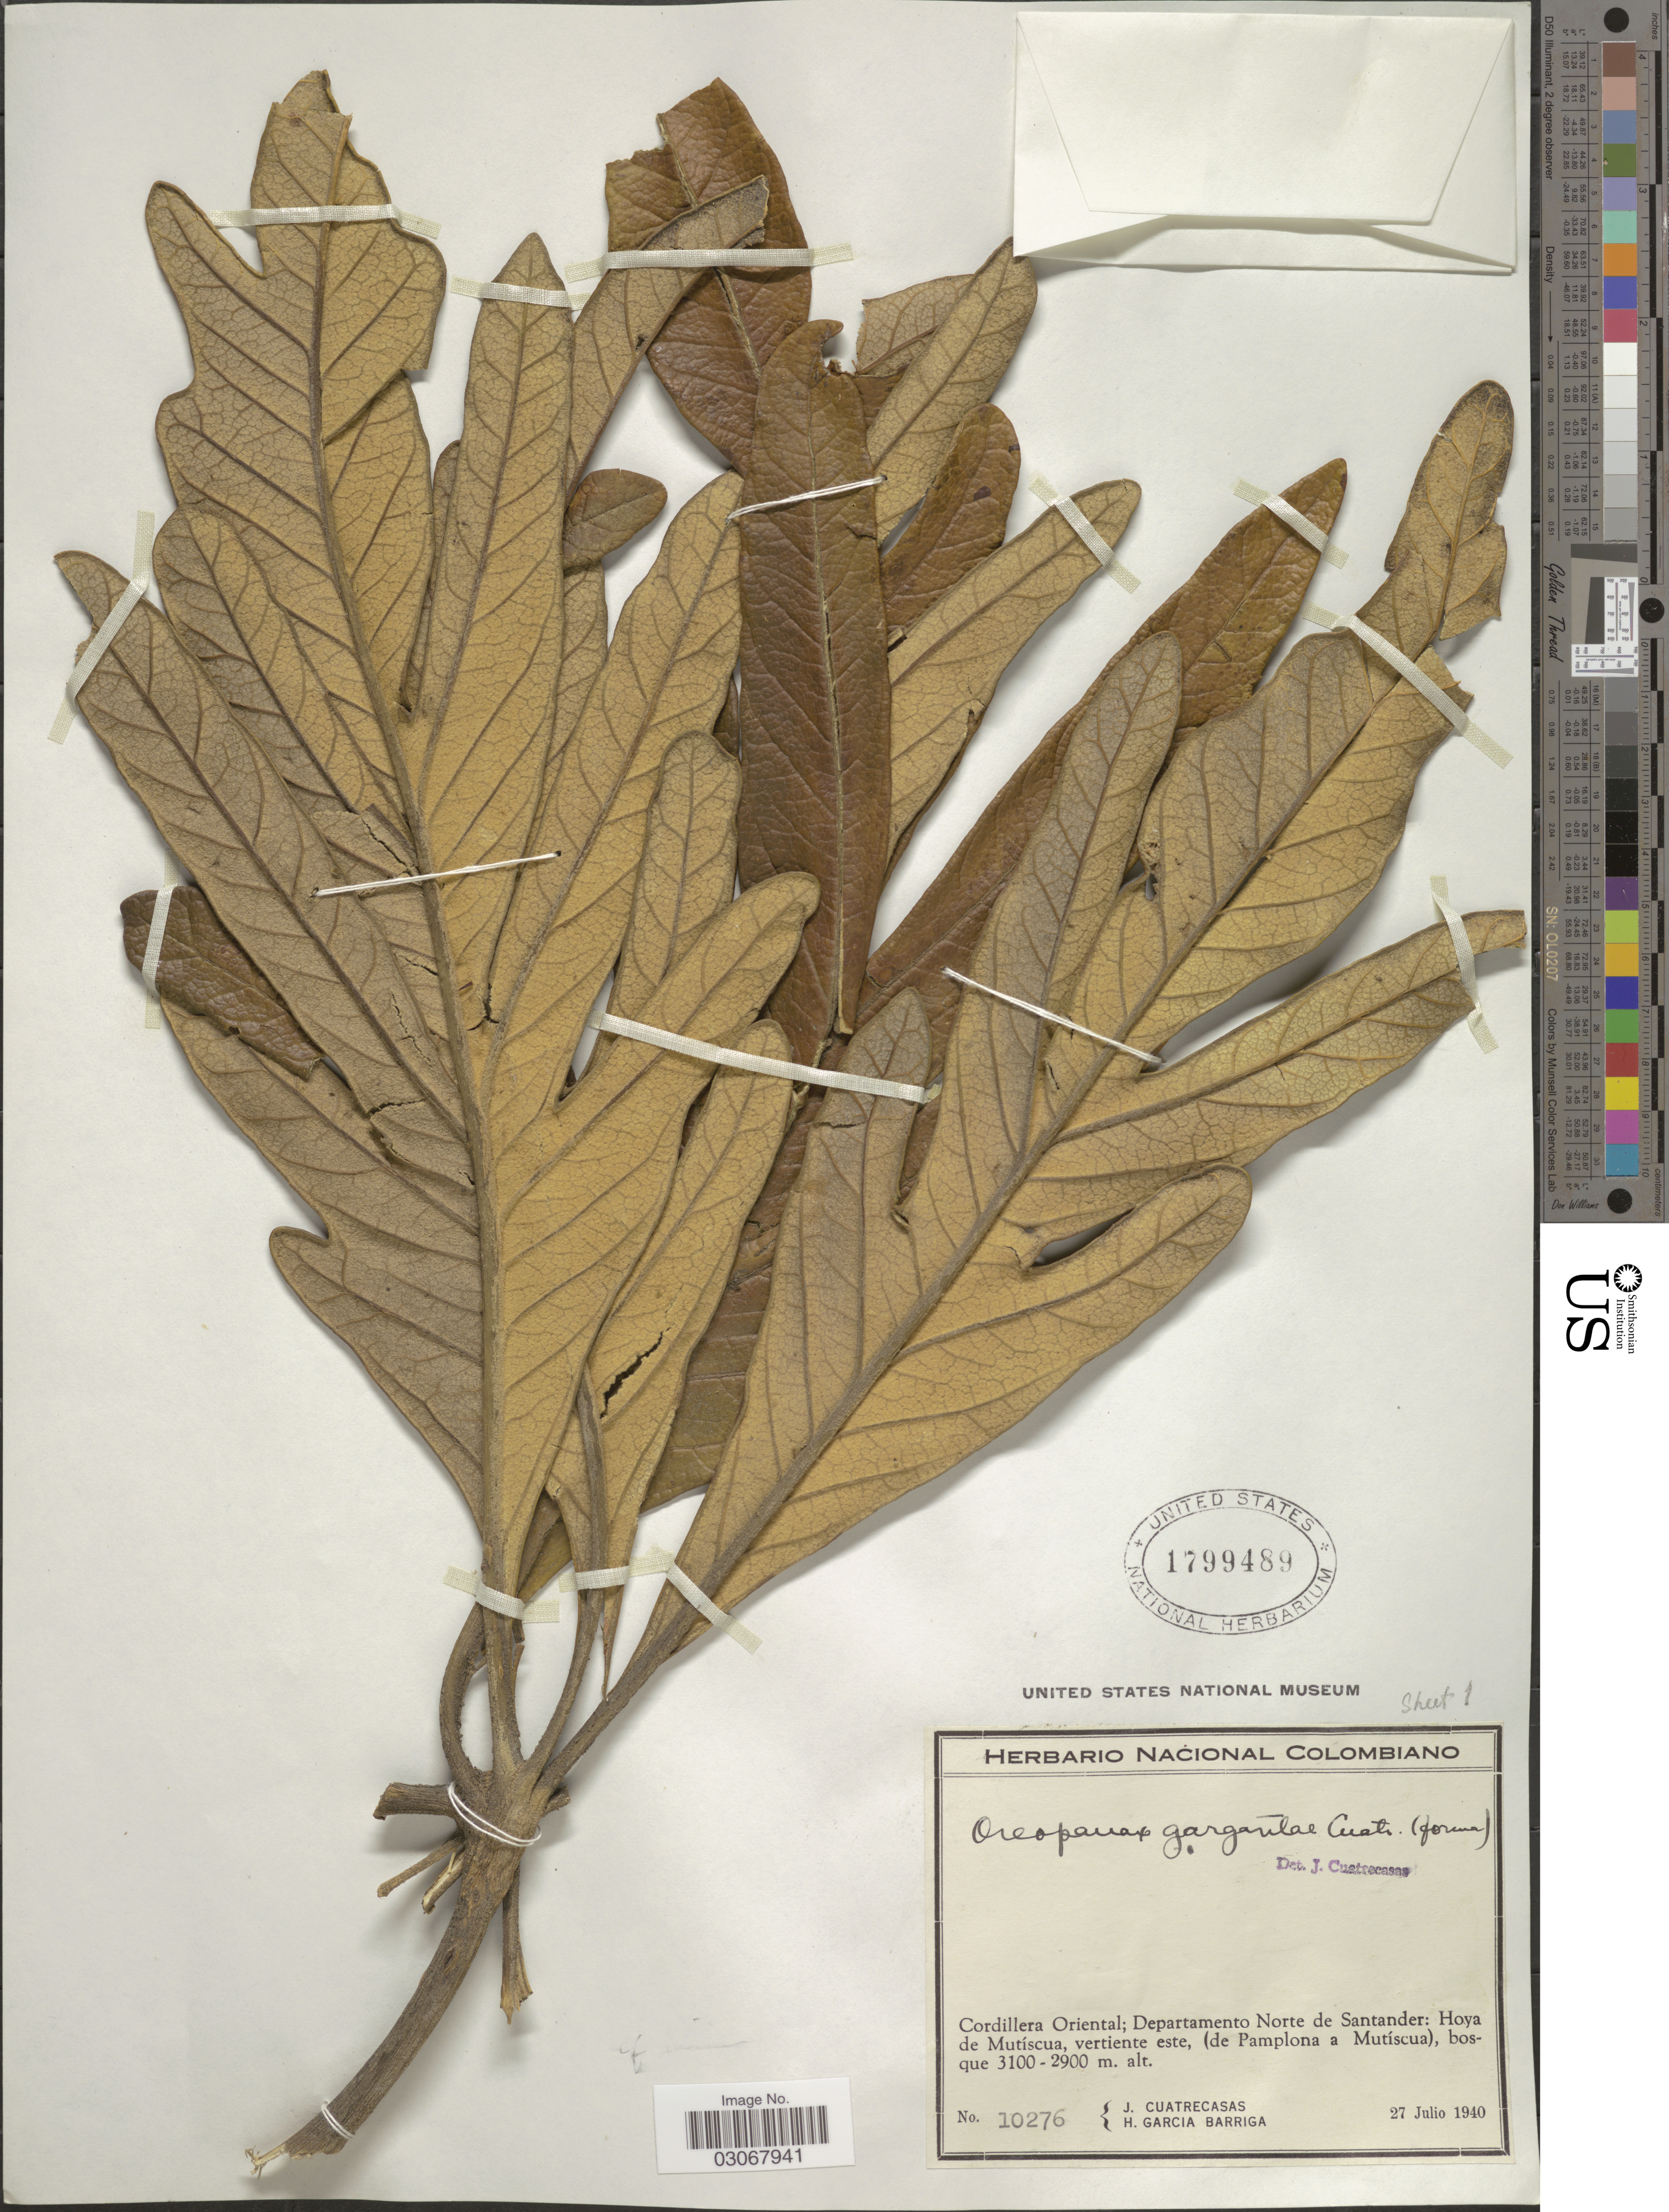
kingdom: Plantae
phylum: Tracheophyta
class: Magnoliopsida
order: Apiales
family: Araliaceae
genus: Oreopanax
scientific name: Oreopanax gargantae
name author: Cuatrec.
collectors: J. Cuatrecasas & H. García Barriga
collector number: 10276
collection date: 1940-07-27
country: Colombia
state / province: Norte de Santander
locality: Cordillera Oriental; Departamento Norte de Santander: Hoya de Mutíscua, vertiente este, (de Pamplona a Mutíscua).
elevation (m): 2900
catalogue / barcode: US 1799489